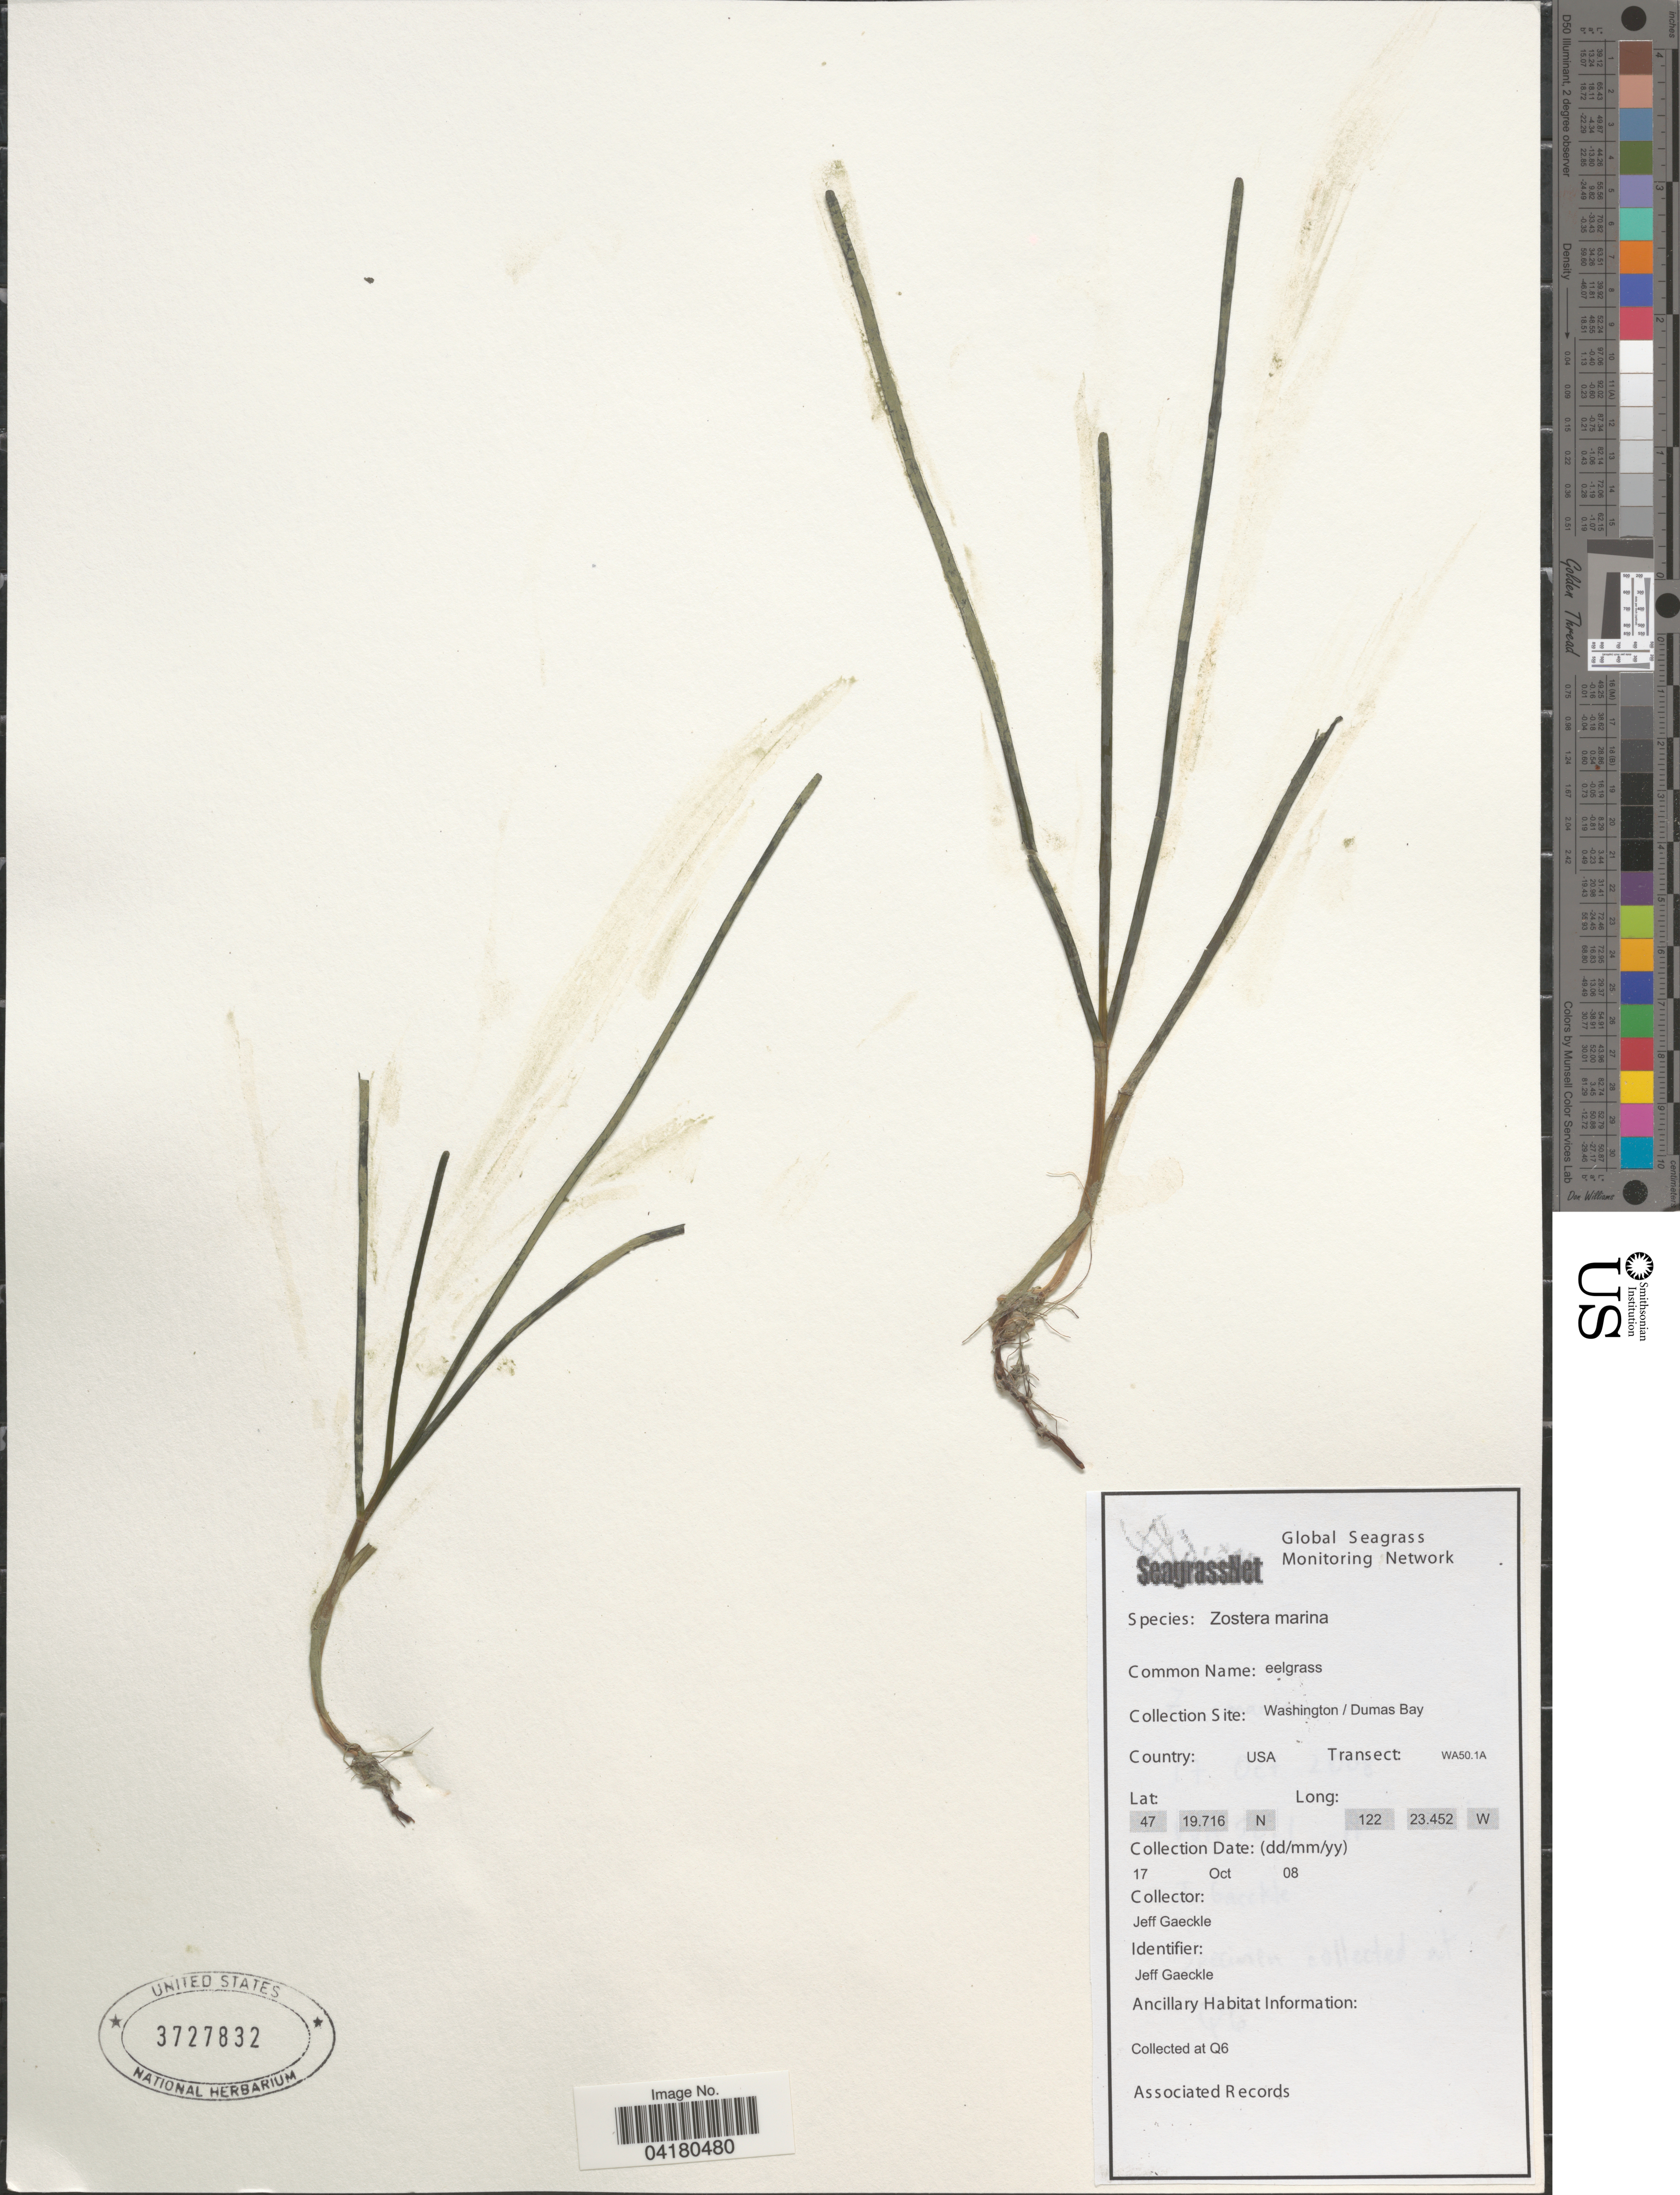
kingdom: Plantae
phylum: Tracheophyta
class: Liliopsida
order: Alismatales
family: Zosteraceae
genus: Zostera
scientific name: Zostera marina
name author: L.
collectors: J. Gaeckle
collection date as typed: Transcribed d/m/y: 17/10/8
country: United States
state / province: Washington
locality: Collection Site: Washington / Dumas Bay. Transect: WA50.1A.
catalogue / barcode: US 3727832